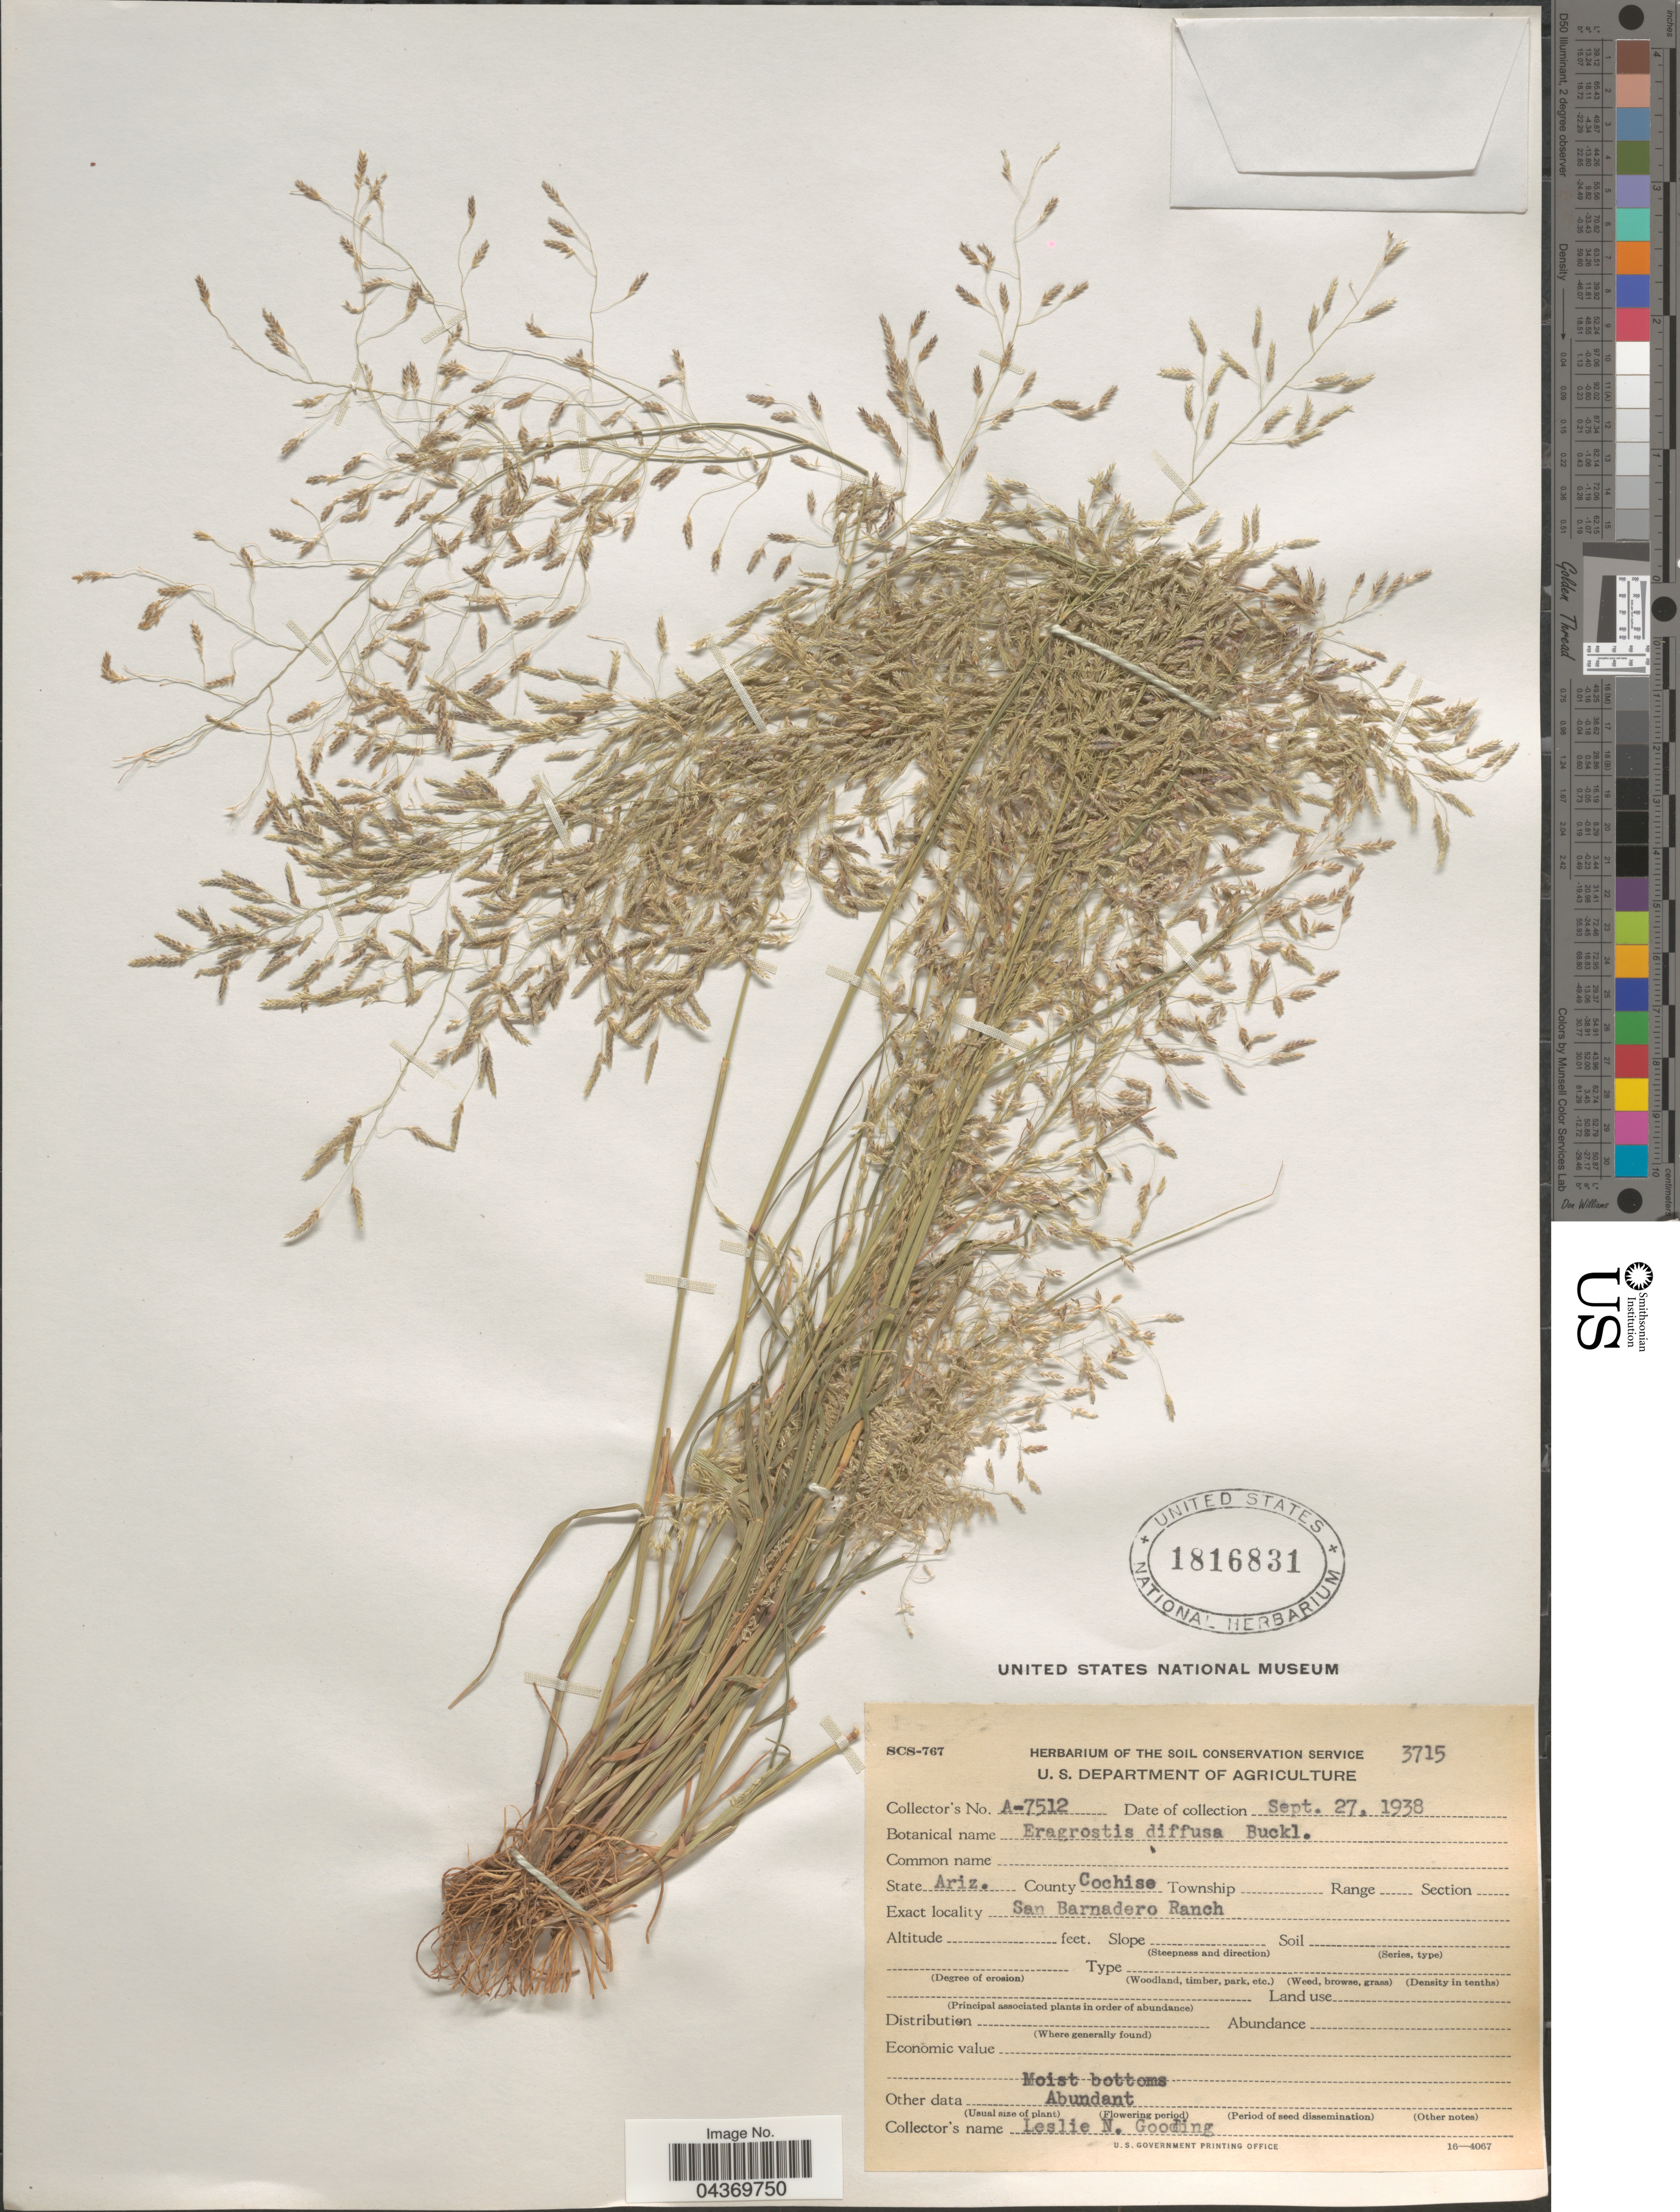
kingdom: Plantae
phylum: Tracheophyta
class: Liliopsida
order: Poales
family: Poaceae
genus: Eragrostis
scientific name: Eragrostis pectinacea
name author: (Michx.) Nees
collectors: L. N. Goodding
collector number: A-7512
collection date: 1938-09-27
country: United States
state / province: Arizona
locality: County Cochise. San Barnadero Ranch.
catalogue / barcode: US 1816831